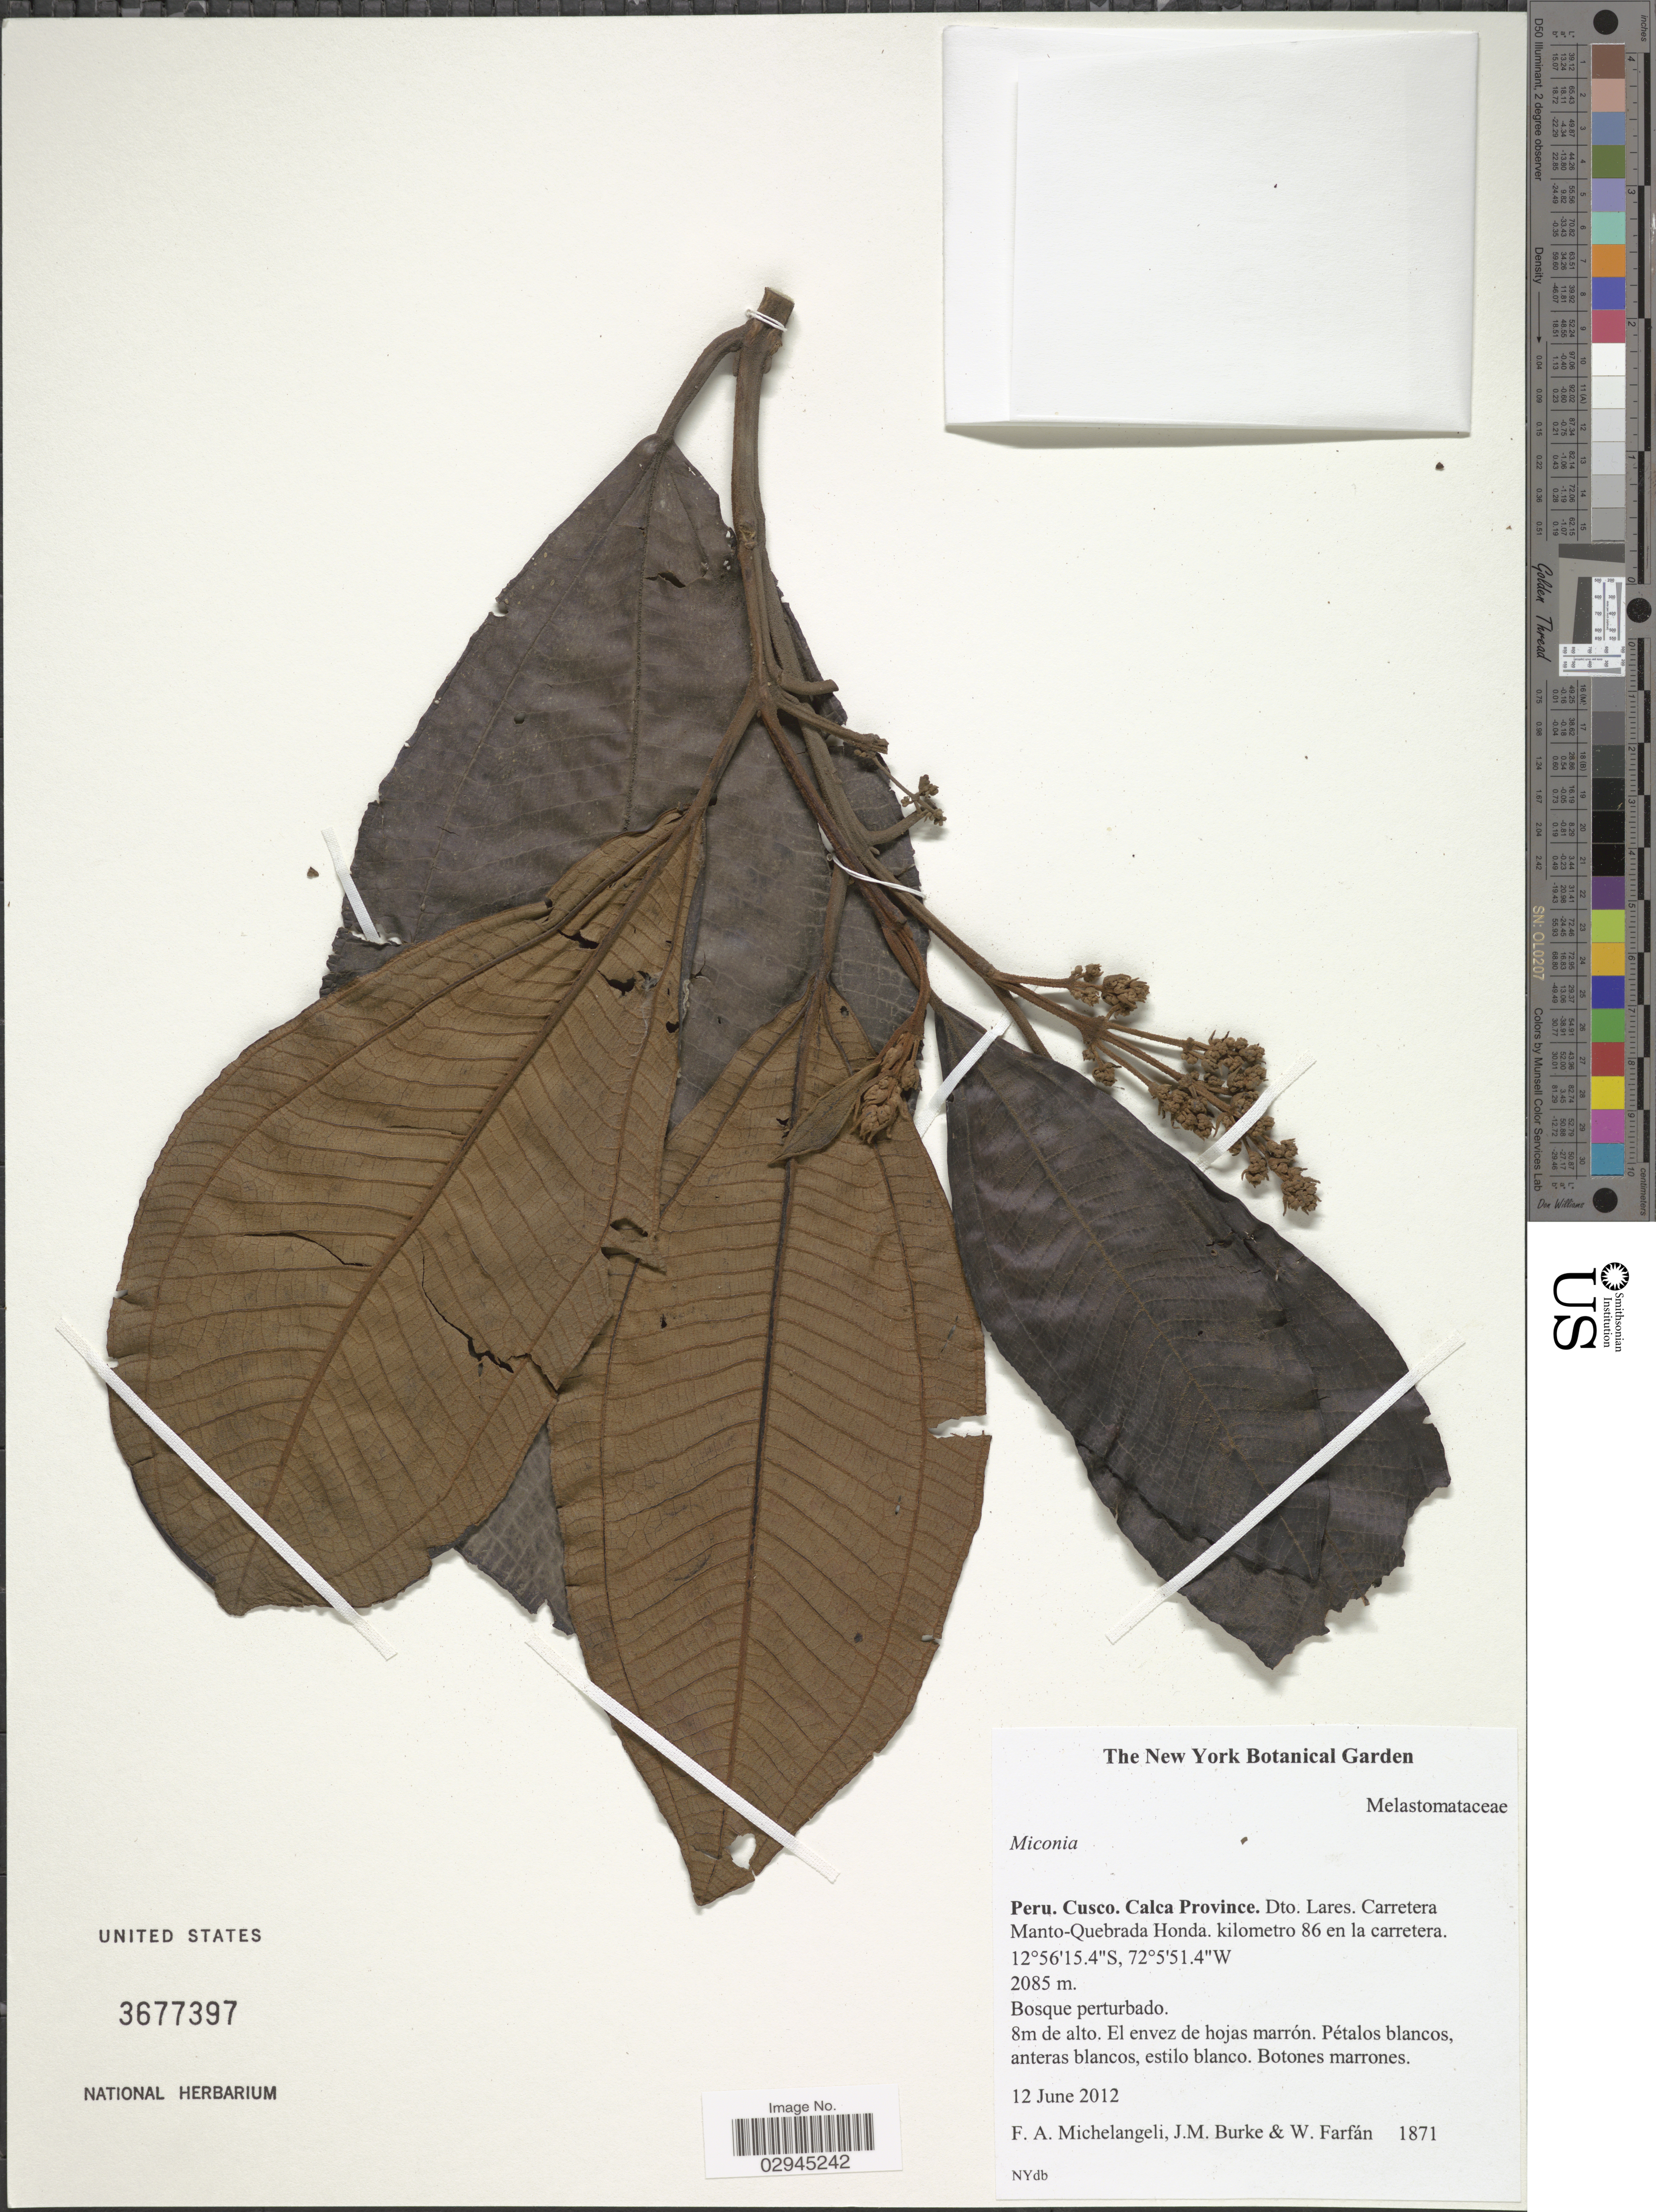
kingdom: Plantae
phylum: Tracheophyta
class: Magnoliopsida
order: Myrtales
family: Melastomataceae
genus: Miconia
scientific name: Miconia sp.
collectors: F. A. Michelangeli, Jac. M. Burke & W. Farfán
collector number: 1871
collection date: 2012-06-12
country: Peru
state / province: Cusco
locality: Calca Province. Dto. Lares. Carretera Manto-Quebrado Honda. kilometro 86 en la carretera.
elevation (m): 2085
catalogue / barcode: US 3677397